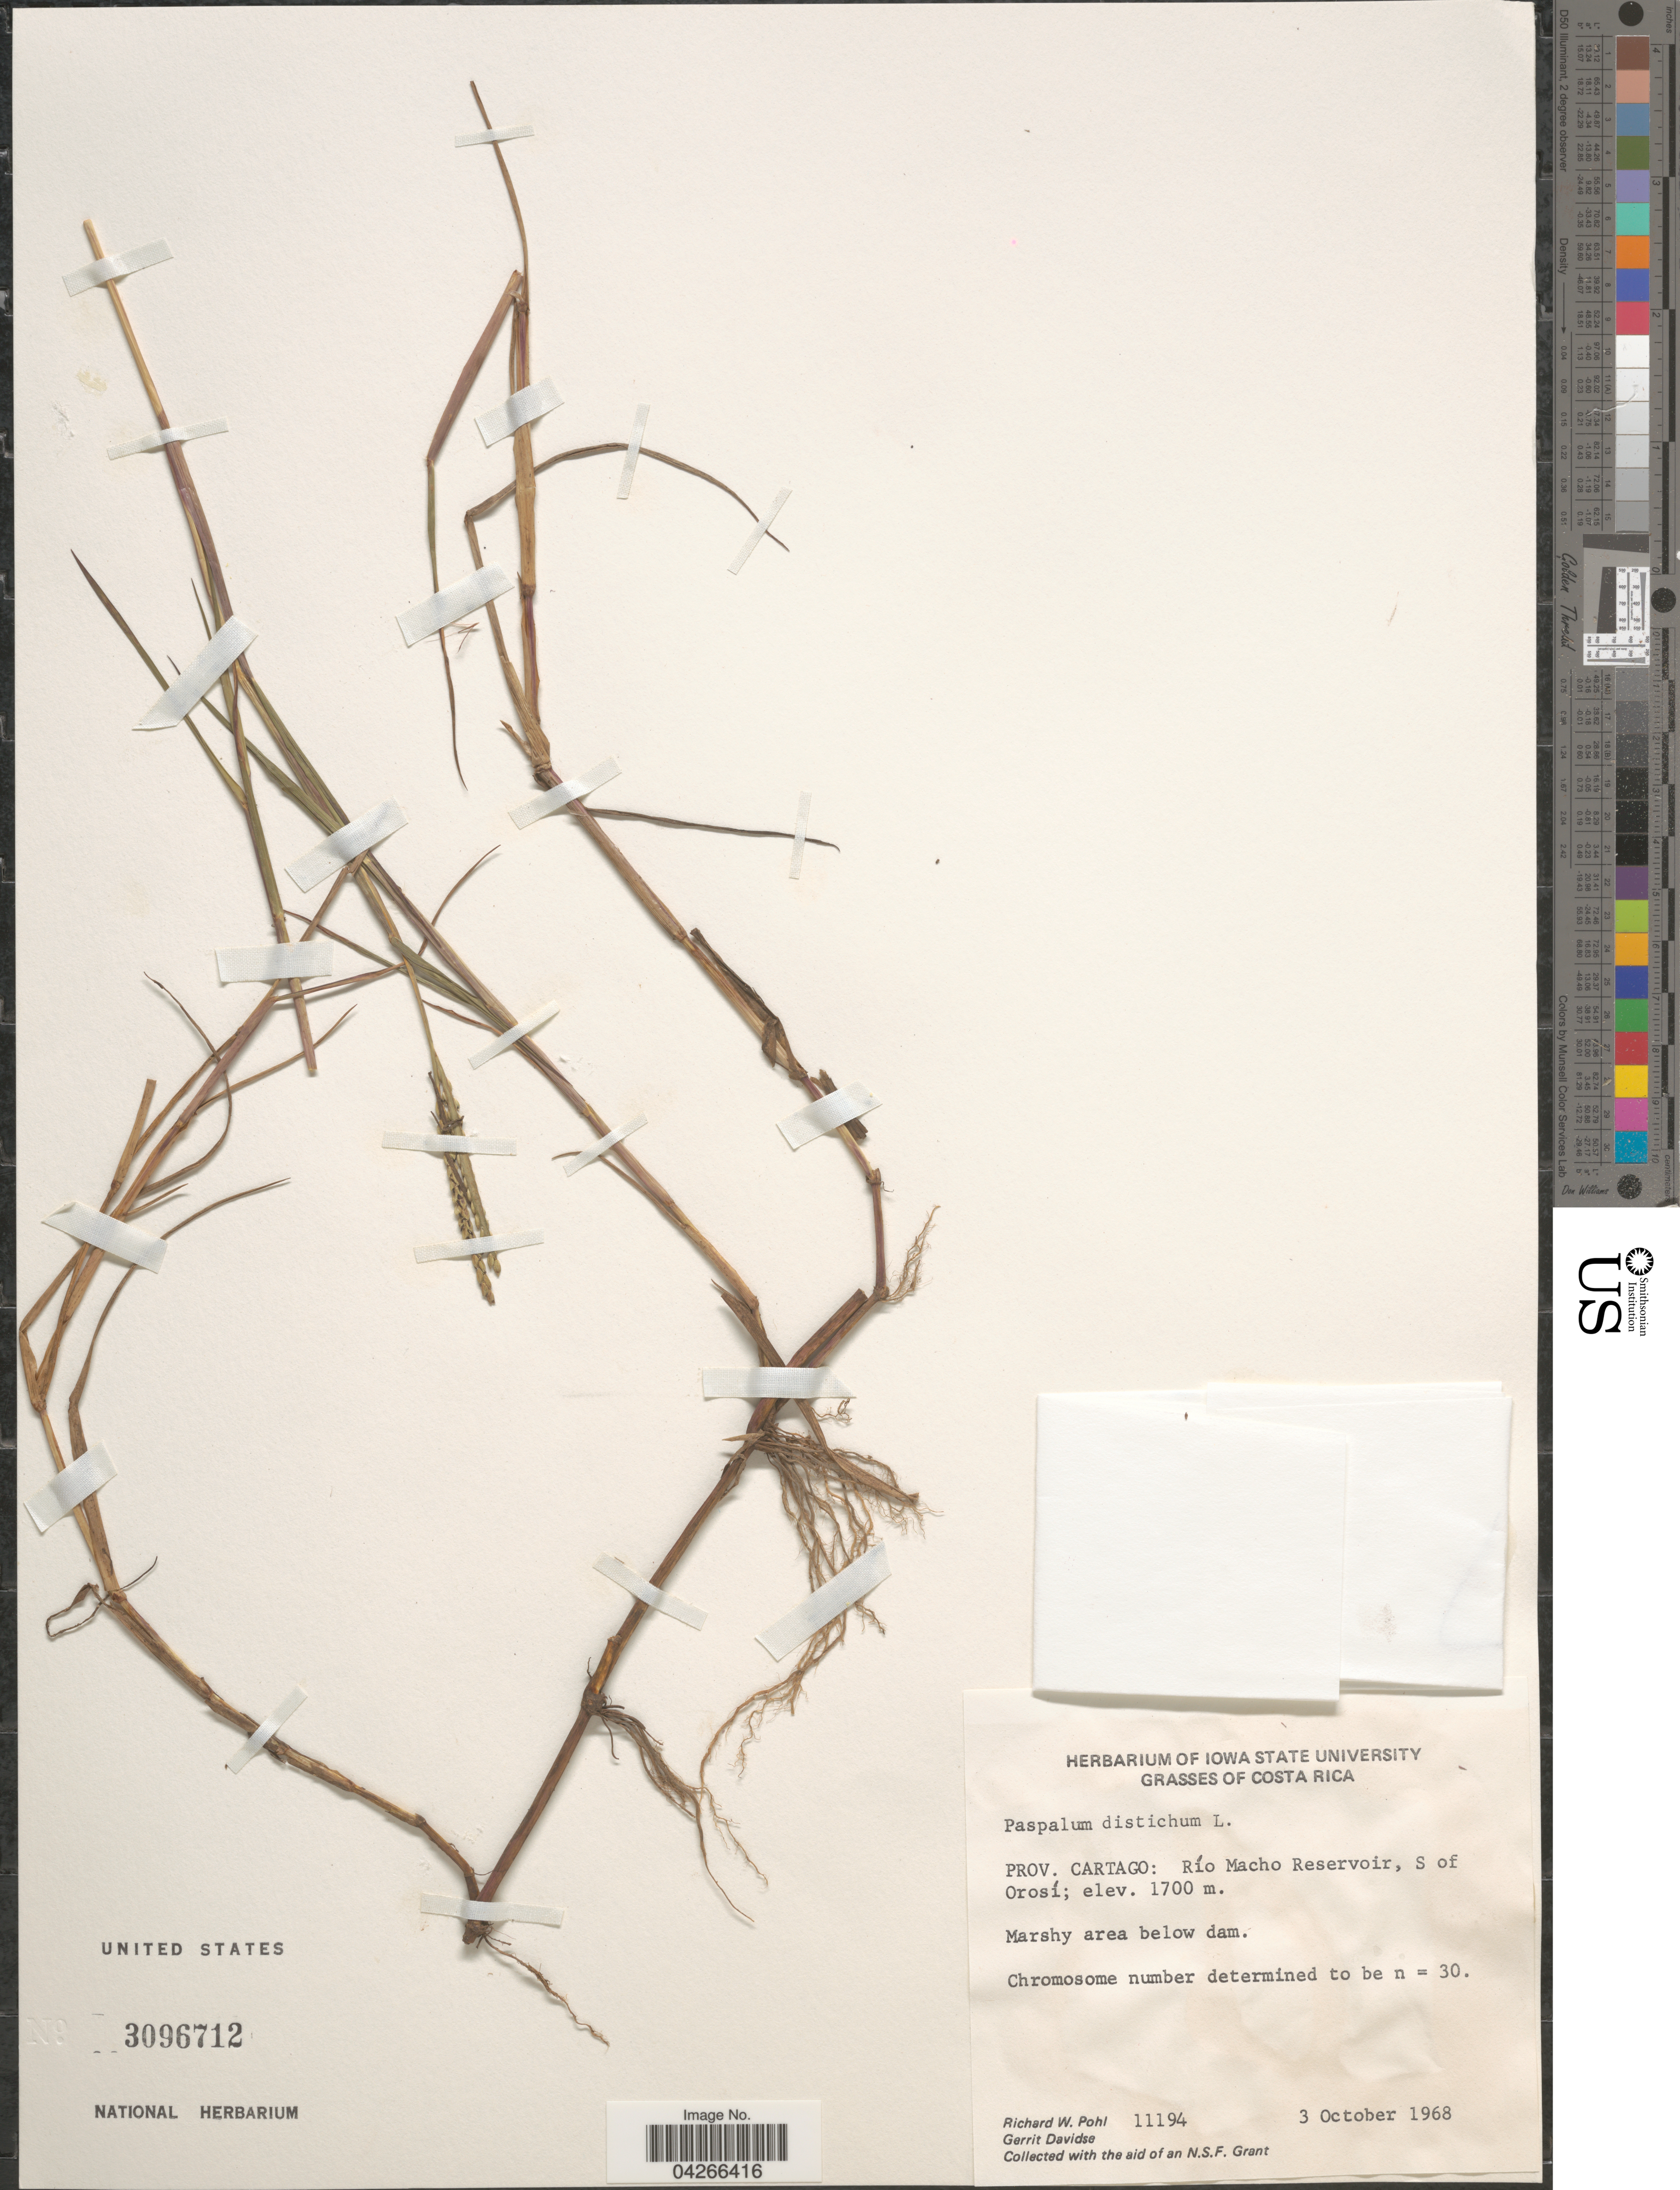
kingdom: Plantae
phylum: Tracheophyta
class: Liliopsida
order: Poales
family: Poaceae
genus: Paspalum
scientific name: Paspalum distichum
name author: L.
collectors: R. W. Pohl & G. Davidse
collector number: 11194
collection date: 1968-10-03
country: Costa Rica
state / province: Cartago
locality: Río Macho Reservoir, S of Orosí. Marshy area below dam.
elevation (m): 1700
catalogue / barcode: US 3096712